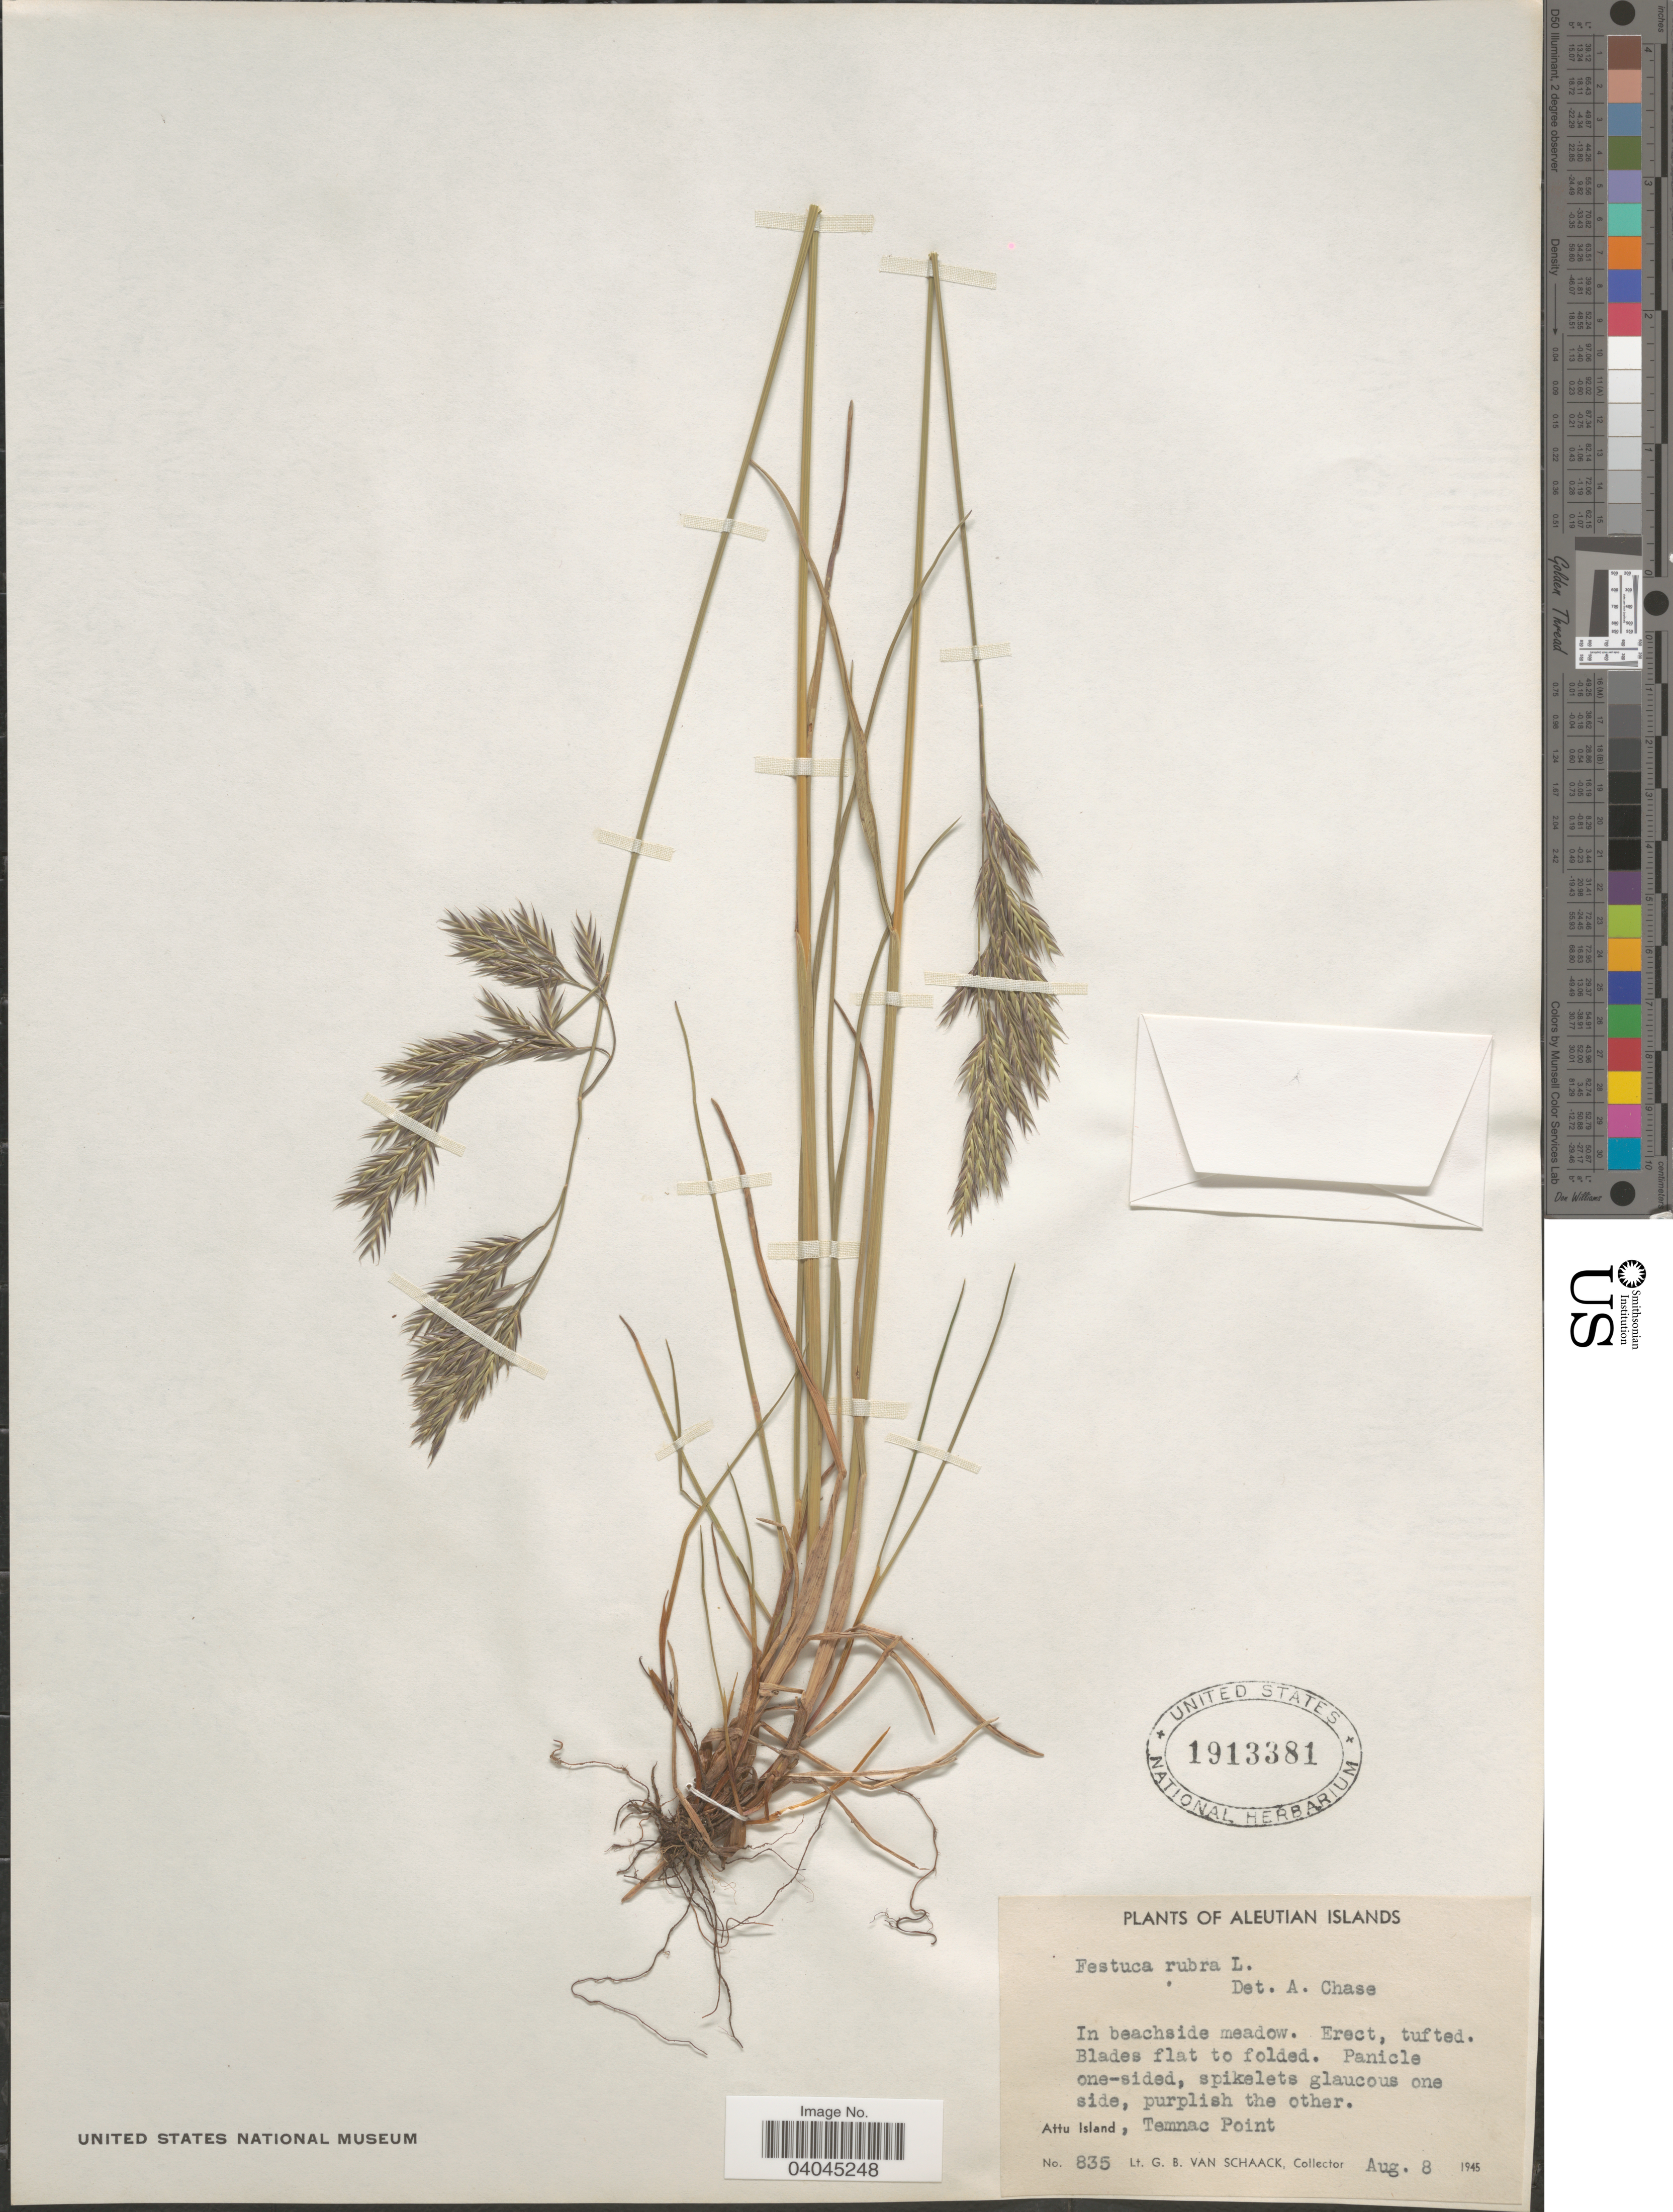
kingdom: Plantae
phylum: Tracheophyta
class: Liliopsida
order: Poales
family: Poaceae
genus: Festuca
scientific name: Festuca rubra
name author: L.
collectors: G. Van Schaack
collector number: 835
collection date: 1945-08-08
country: United States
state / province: Alaska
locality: Aleutian Islands. Attu Island, Temnac Point.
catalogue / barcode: US 1913381